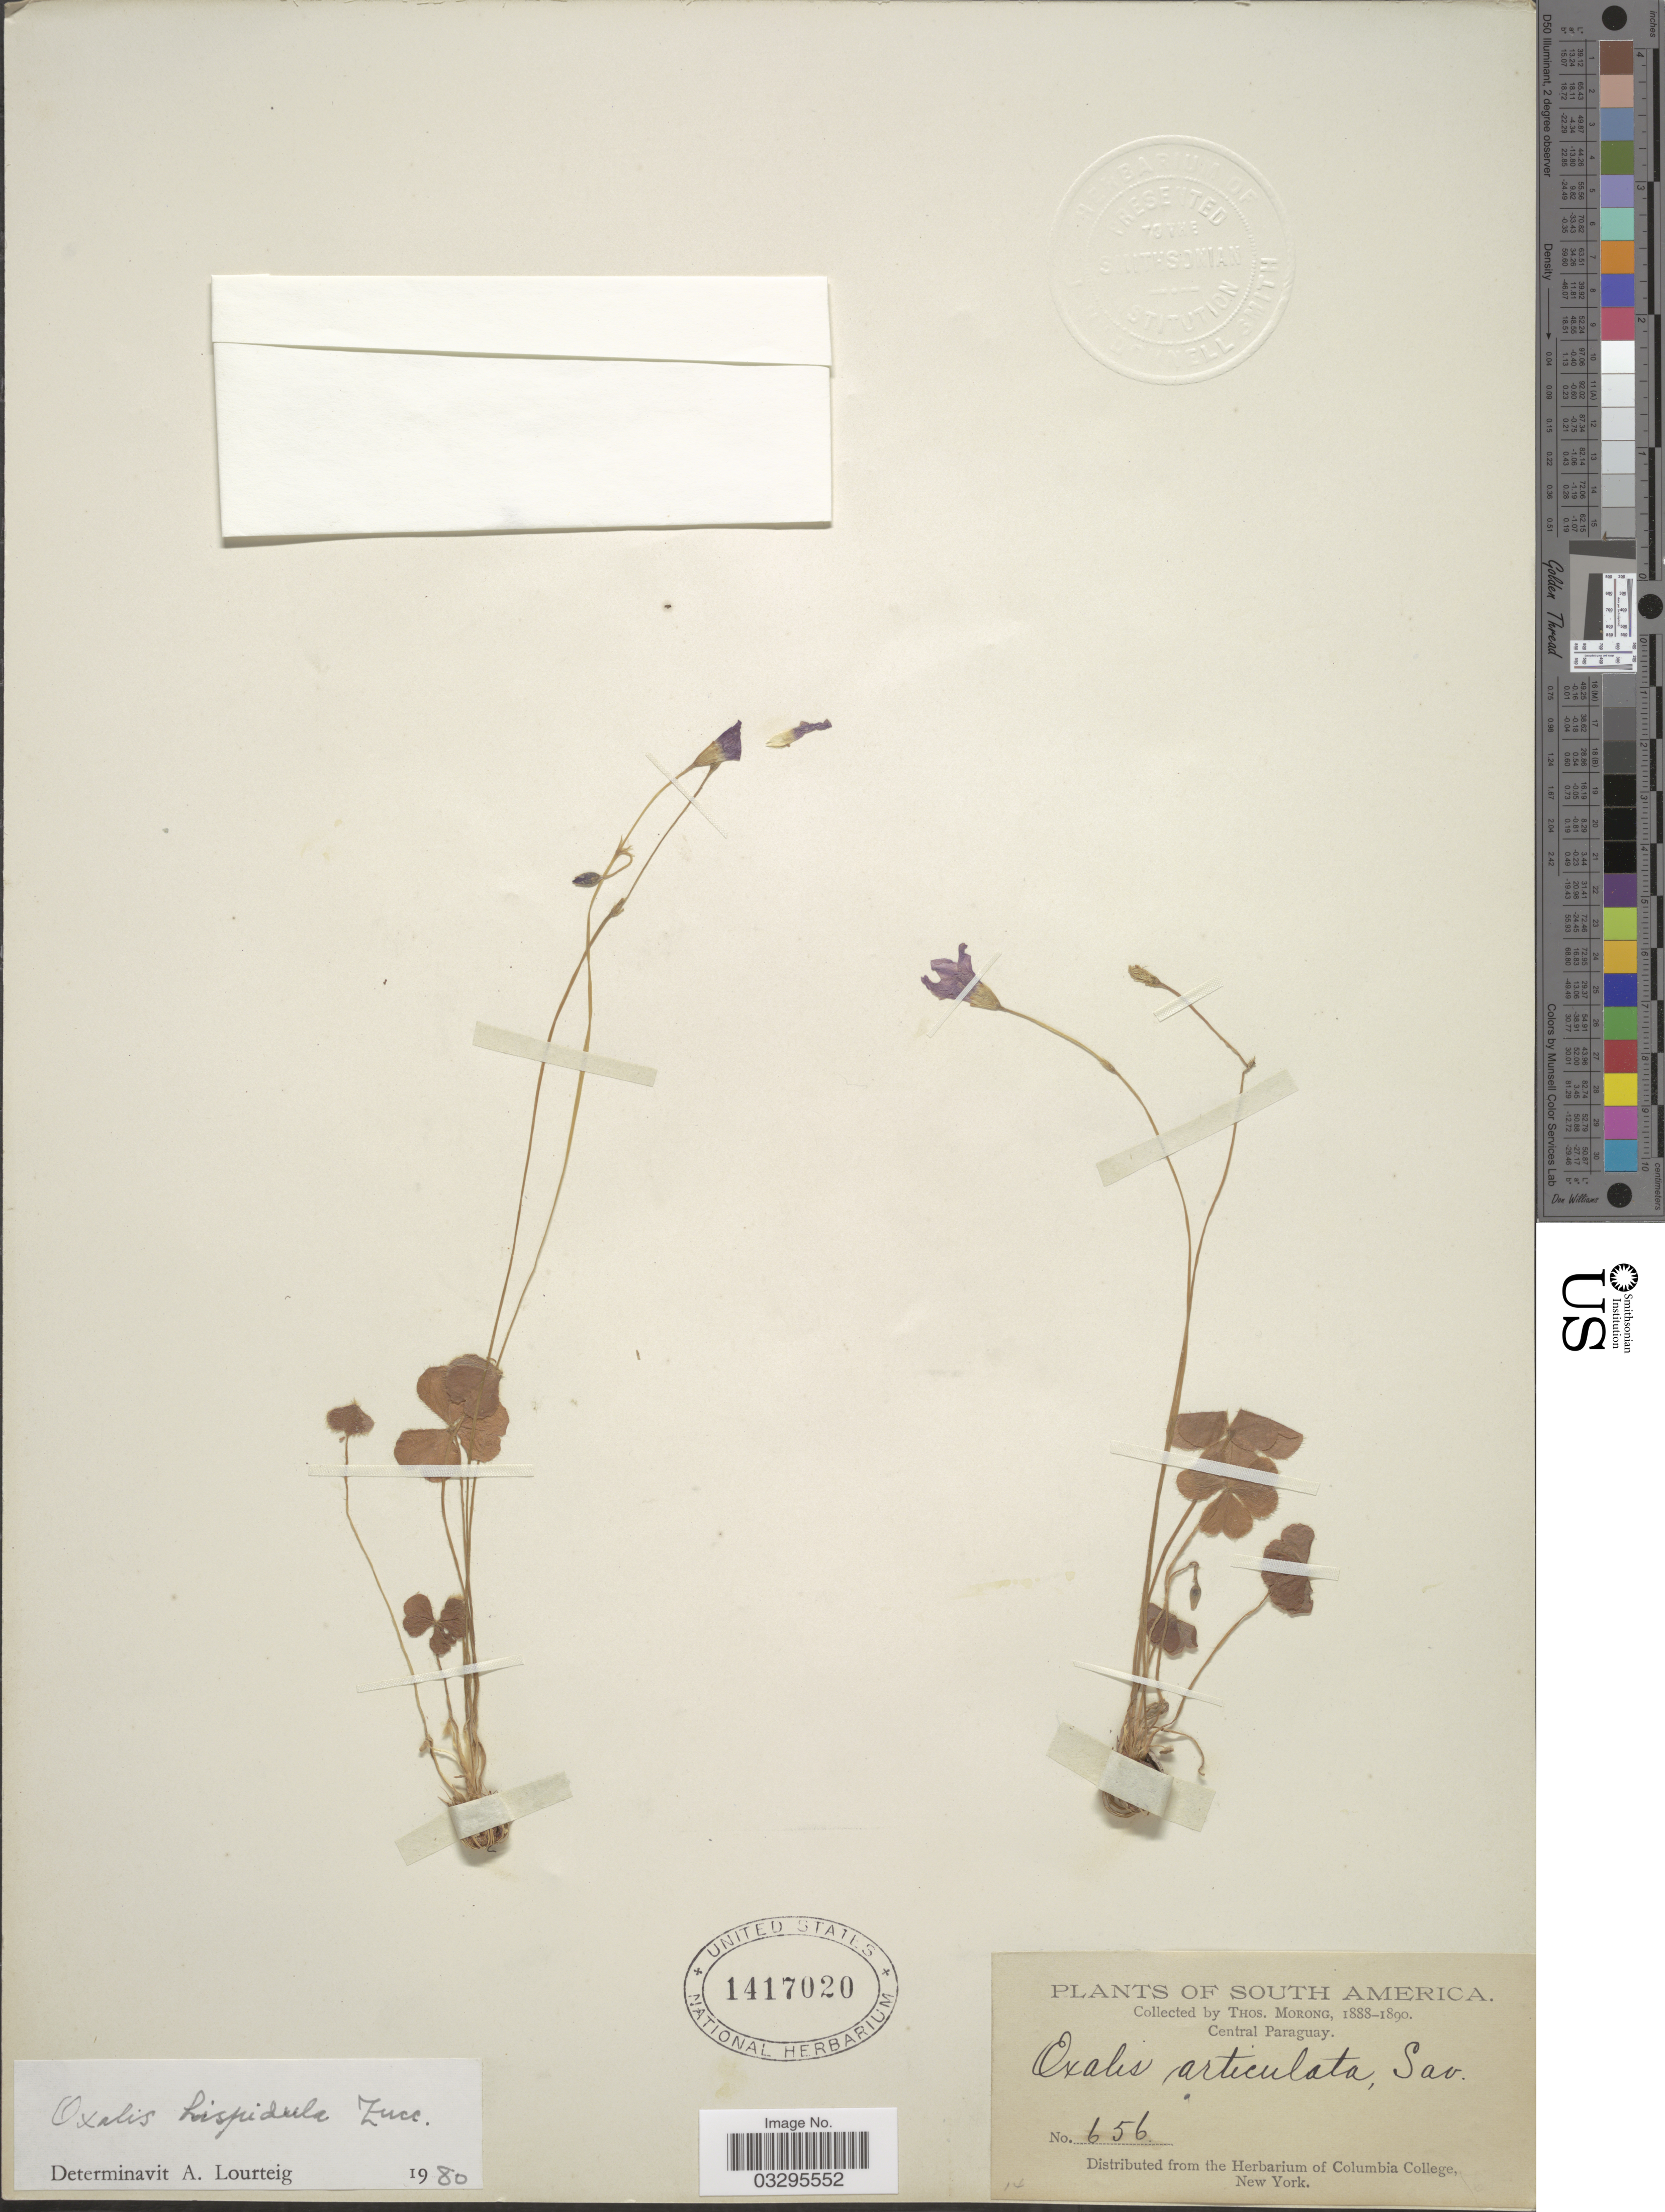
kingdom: Plantae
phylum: Tracheophyta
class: Magnoliopsida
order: Oxalidales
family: Oxalidaceae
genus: Oxalis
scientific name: Oxalis hispidula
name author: Zucc.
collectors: ex herb. T. Morong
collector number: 656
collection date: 1888/1890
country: Paraguay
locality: Central Paraguay.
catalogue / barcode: US 1417020